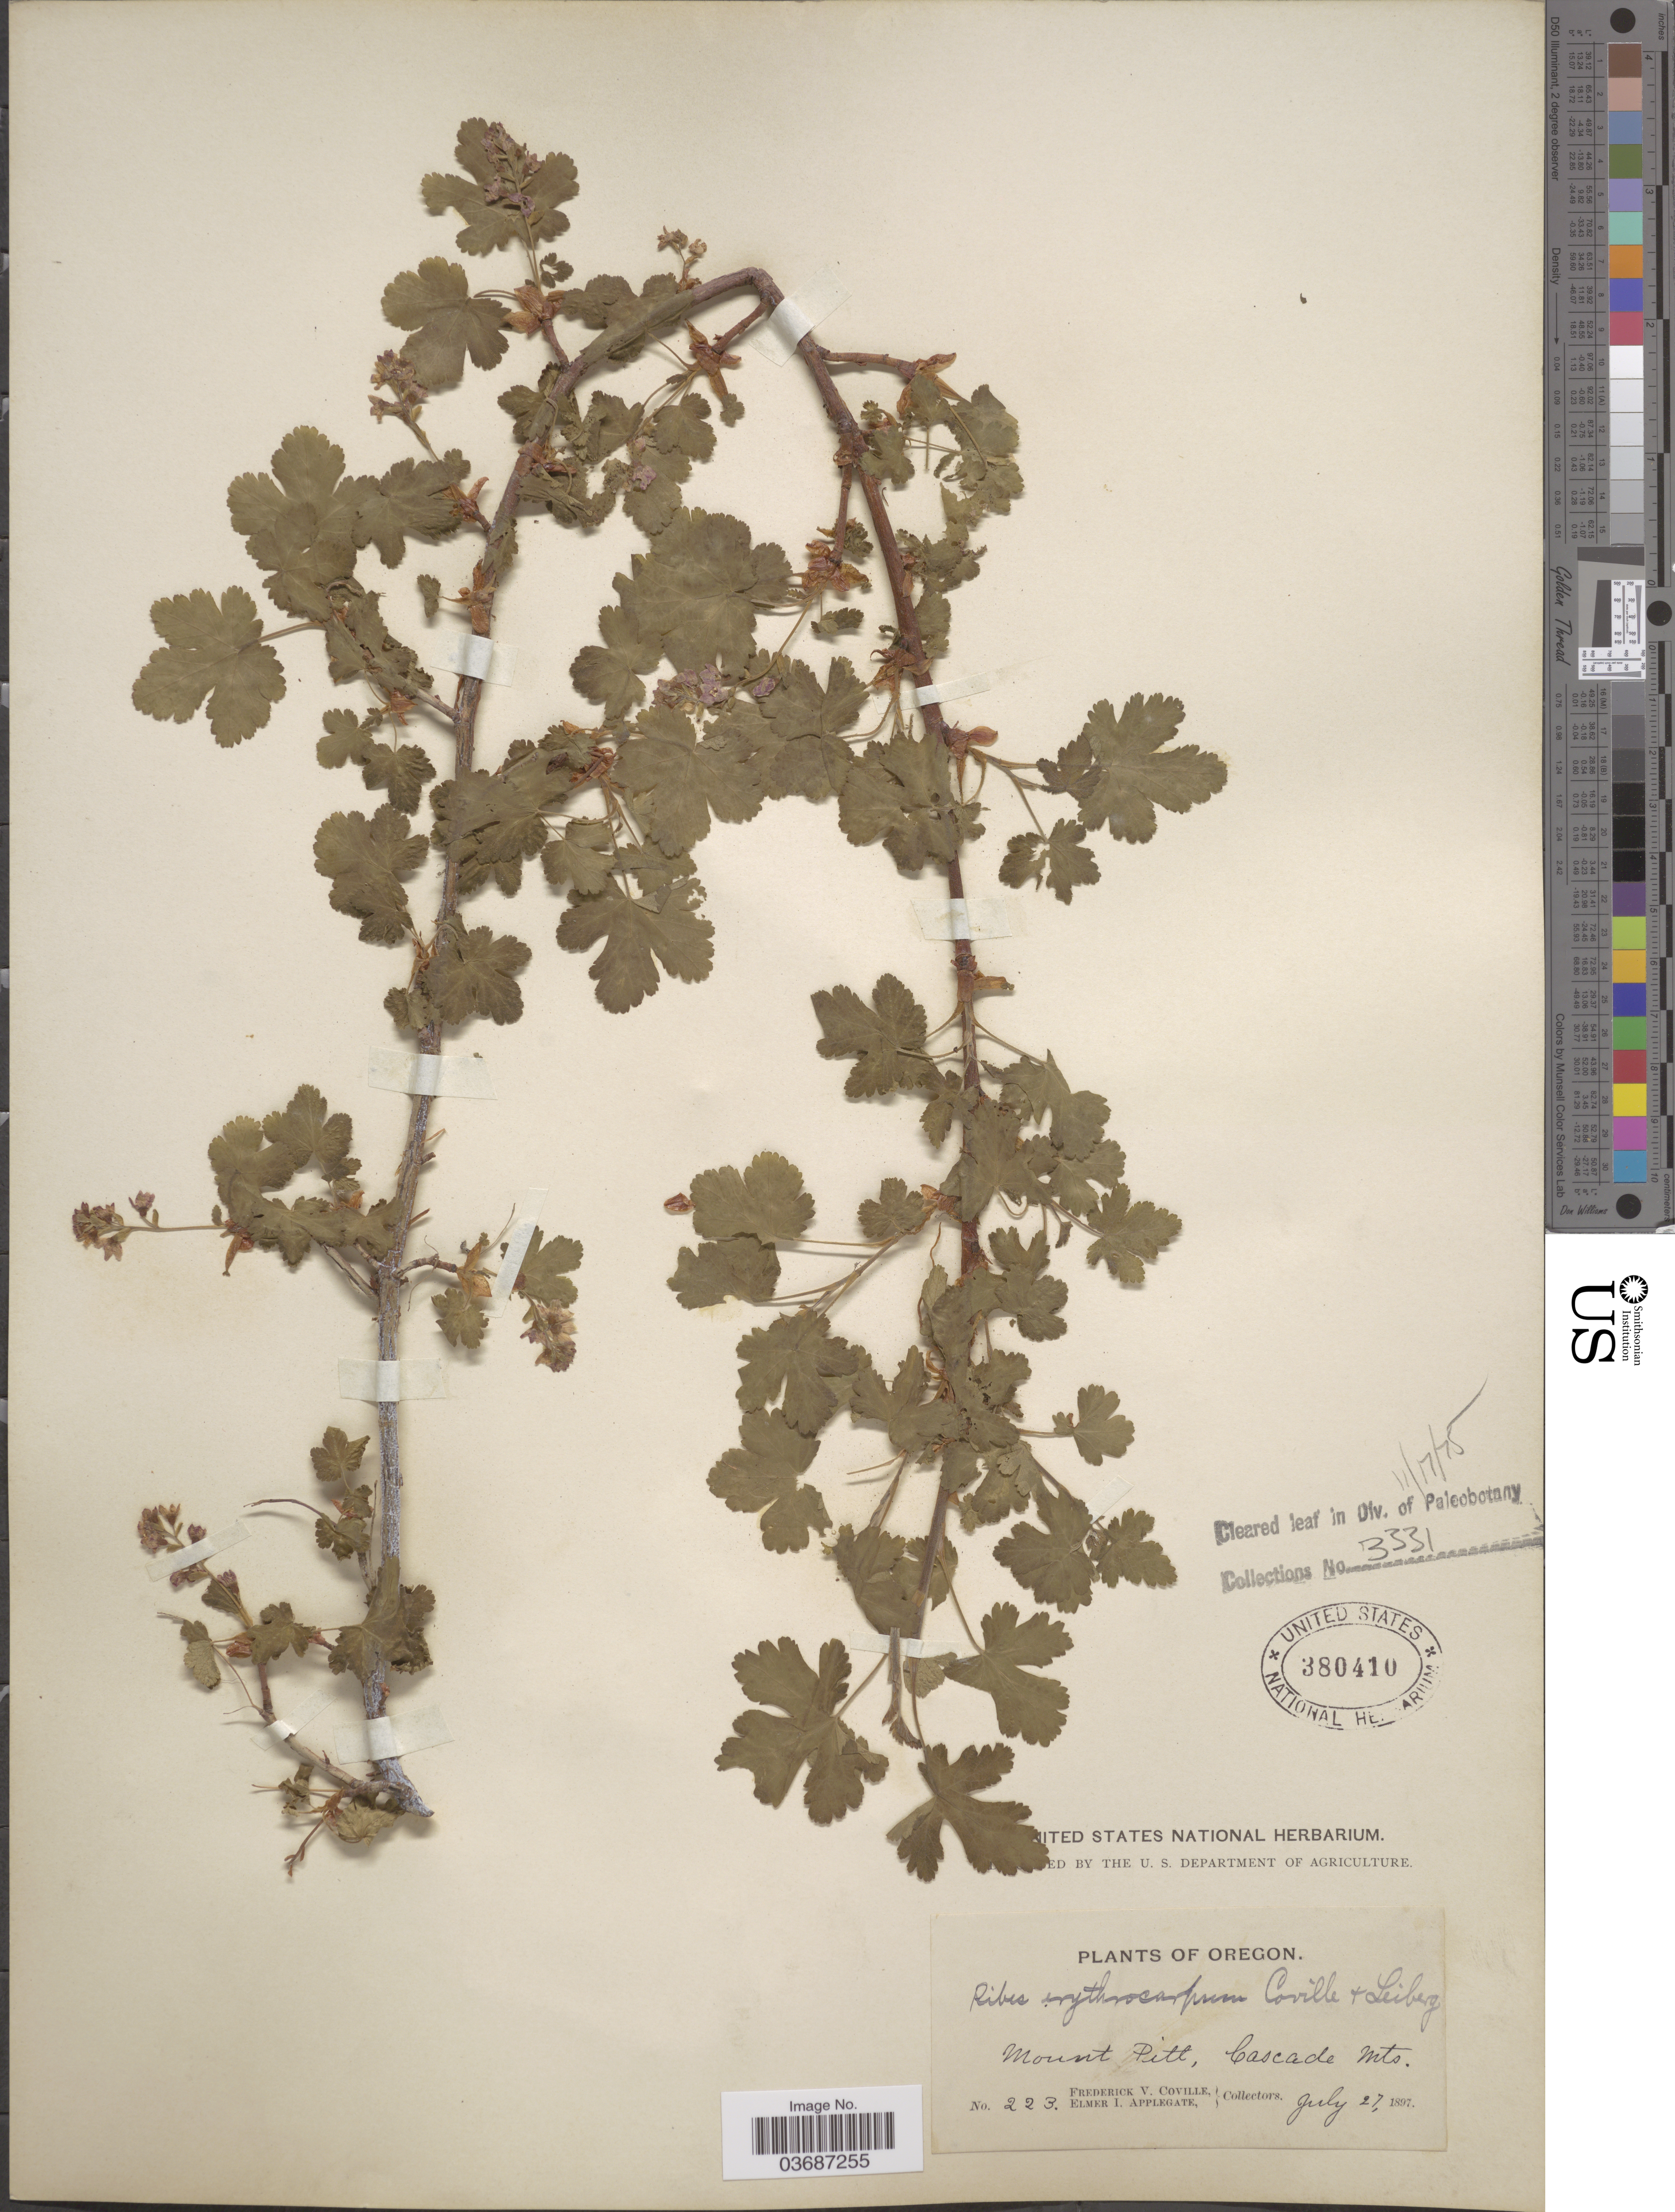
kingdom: Plantae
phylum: Tracheophyta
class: Magnoliopsida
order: Saxifragales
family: Grossulariaceae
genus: Ribes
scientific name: Ribes erythrocarpum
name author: Coville & Leiberg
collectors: F. V. Coville & E. I. Applegate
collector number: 223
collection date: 1897-07-27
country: United States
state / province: Oregon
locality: Mount Pitt, Cascade Mts.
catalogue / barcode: US 380410